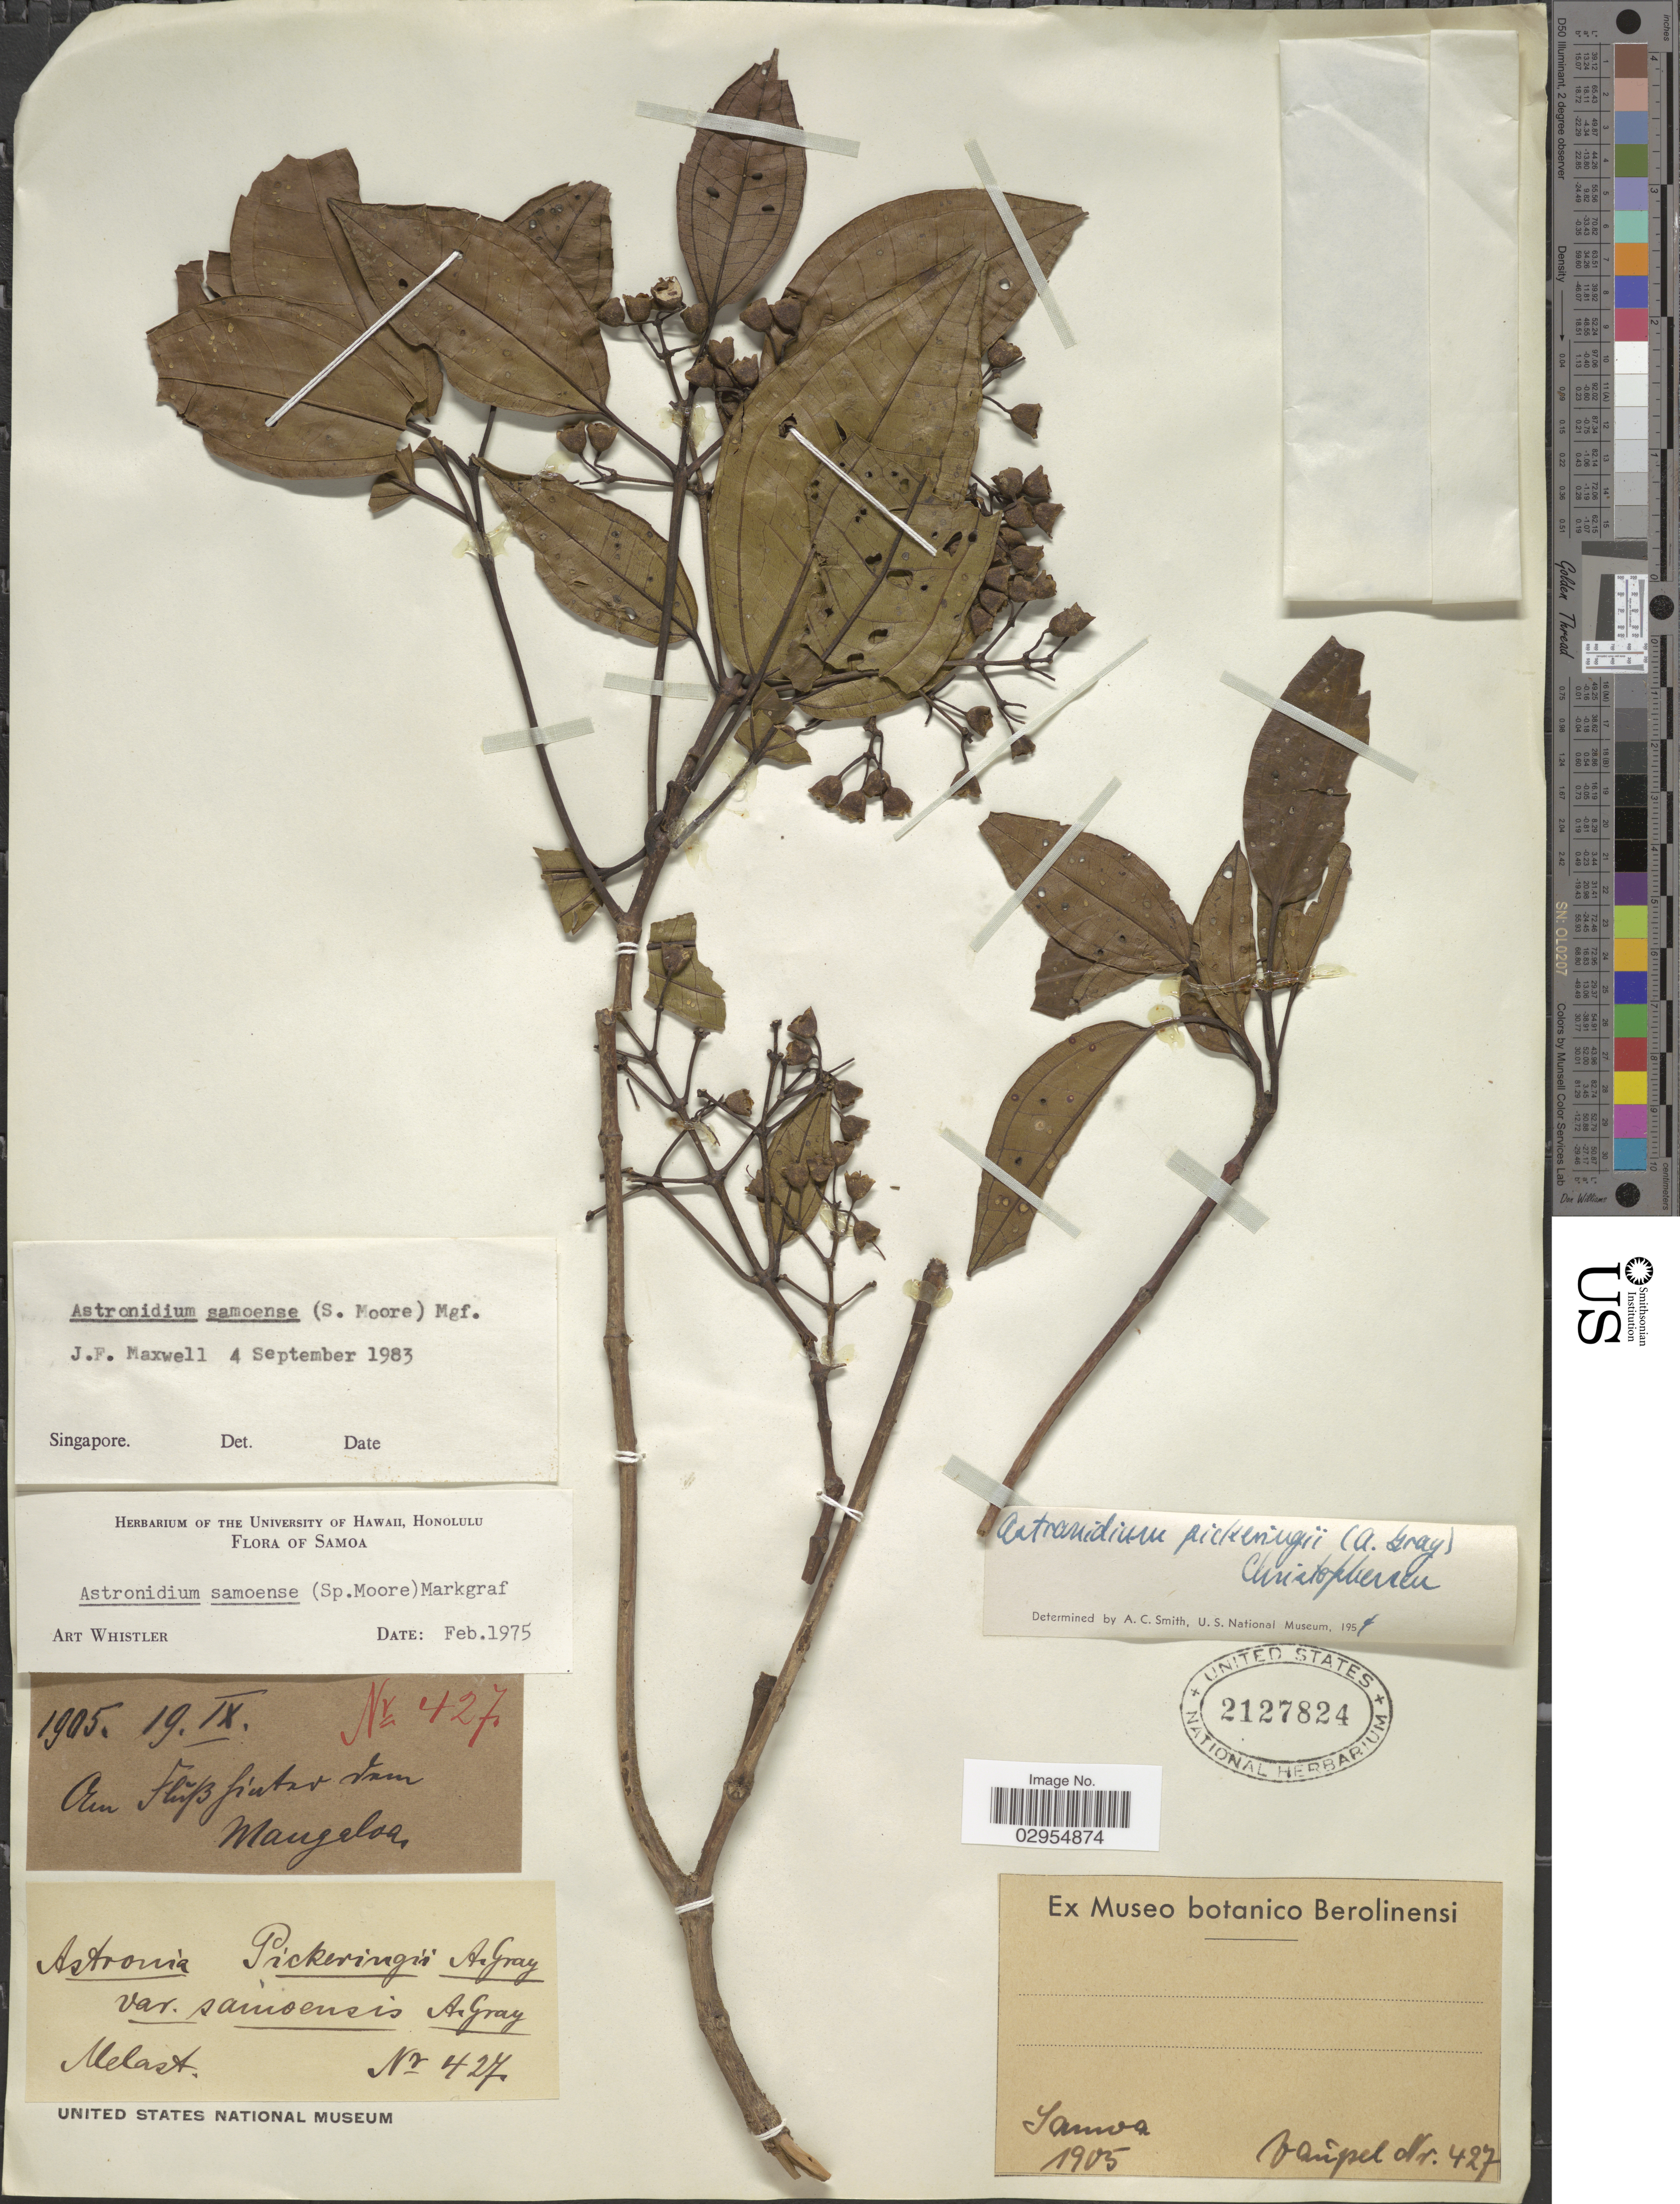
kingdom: Plantae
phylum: Tracheophyta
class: Magnoliopsida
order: Myrtales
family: Melastomataceae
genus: Astronidium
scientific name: Astronidium samoense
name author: (S. Moore) Markgr.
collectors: Vaupel, --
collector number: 427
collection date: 1905-09-19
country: Samoa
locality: Samoa.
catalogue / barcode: US 2127824